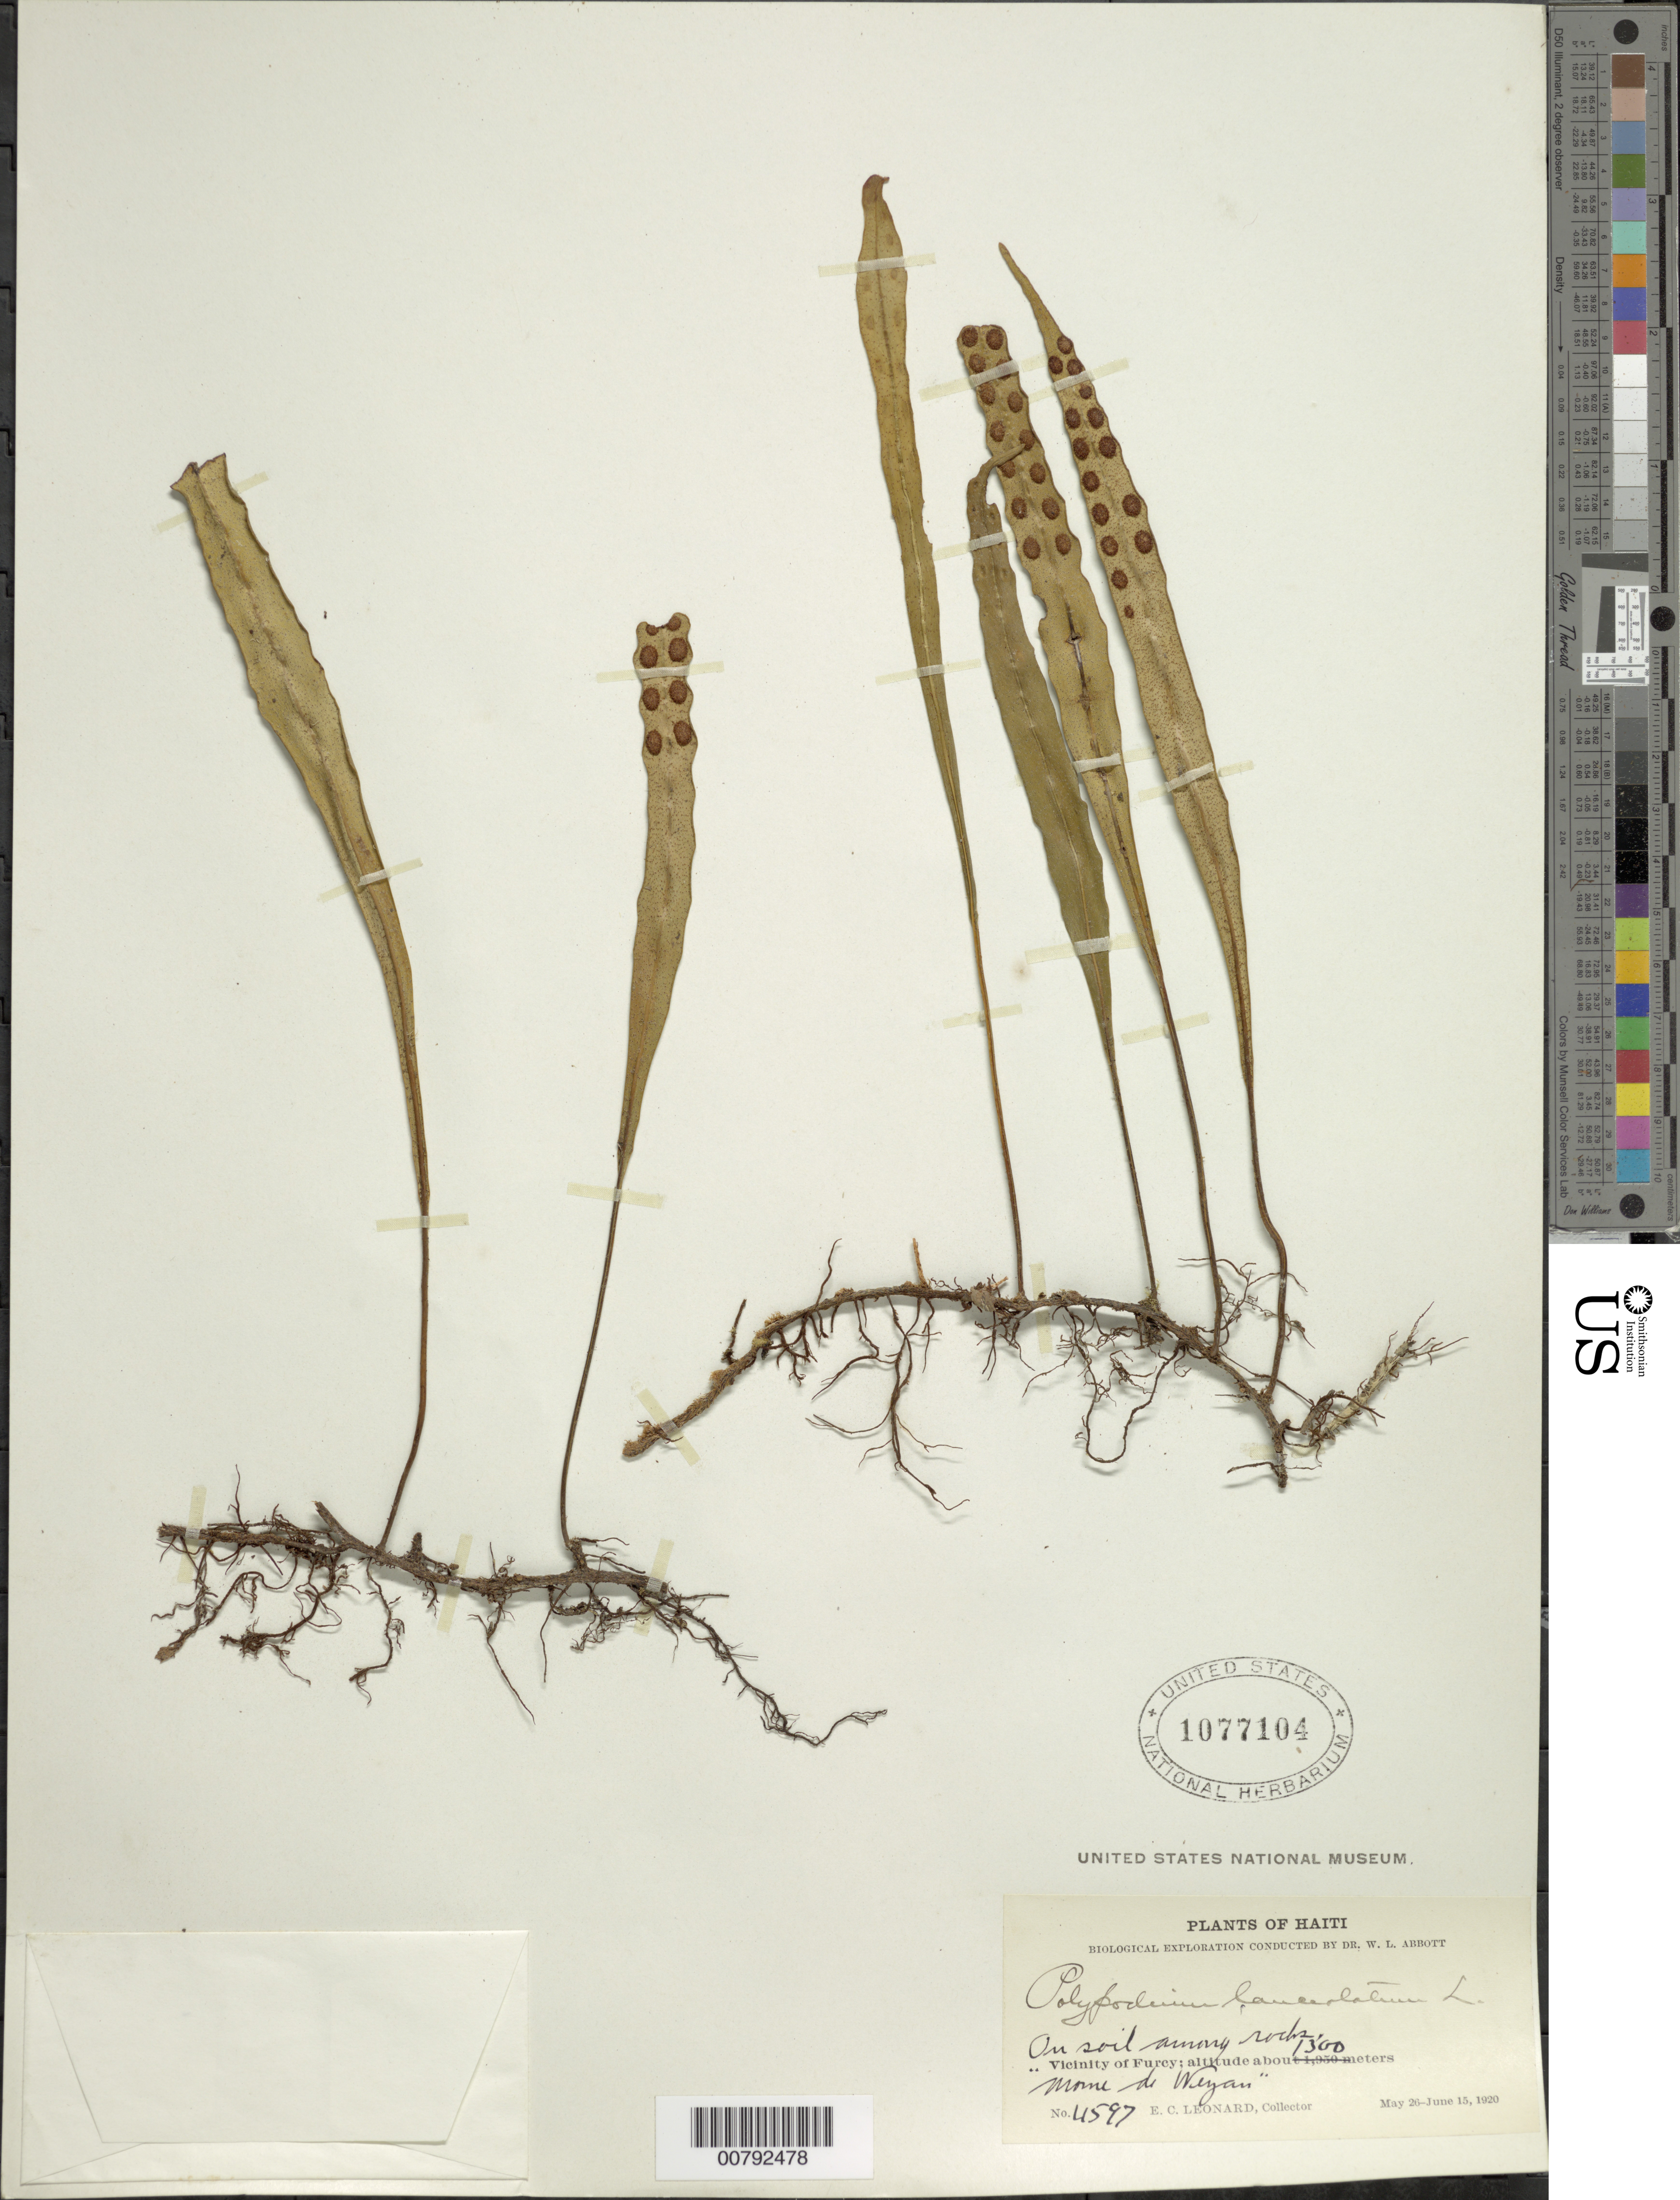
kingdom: Plantae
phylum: Tracheophyta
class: Polypodiopsida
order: Polypodiales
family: Polypodiaceae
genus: Pleopeltis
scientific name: Pleopeltis marginata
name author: A.R. Sm. & Tejero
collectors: E. C. Leonard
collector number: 4597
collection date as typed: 26 May 1920 15 Jun 1920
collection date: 1920-05-26/1920-06-15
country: Haiti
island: Hispaniola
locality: Furcy vicinity, Morne de Weyan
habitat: On soil among rocks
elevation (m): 1300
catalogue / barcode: US 1077104